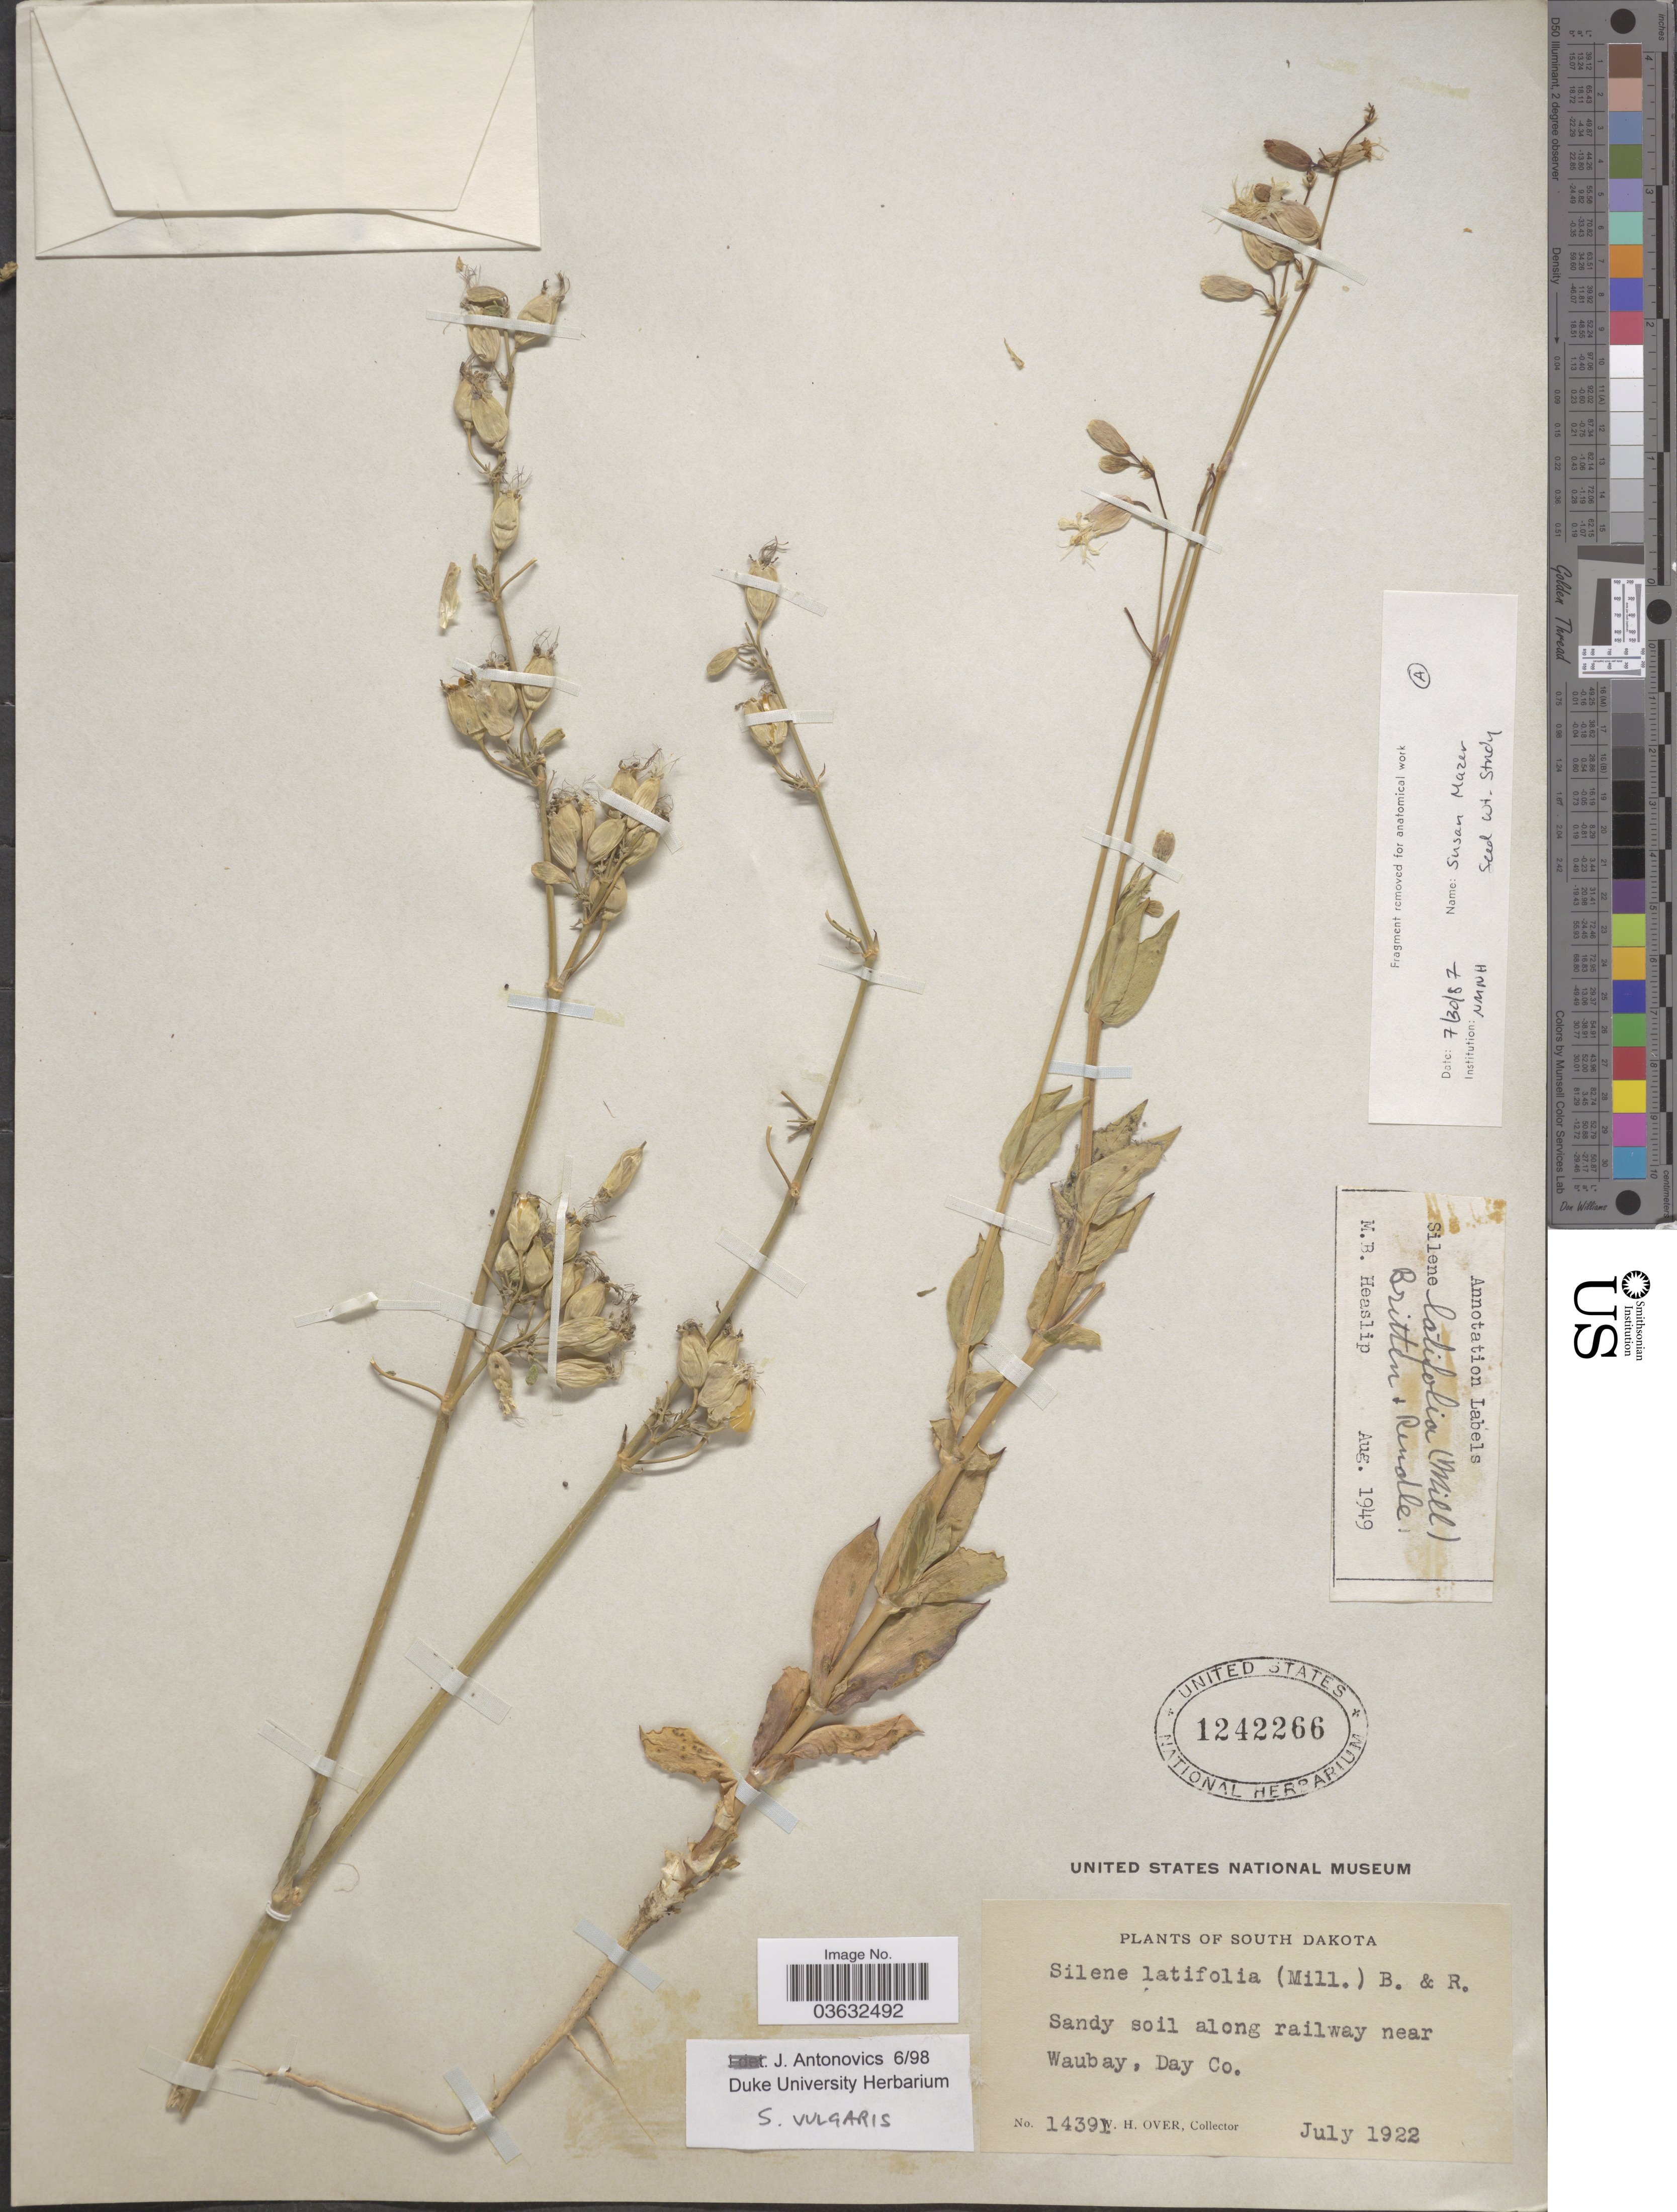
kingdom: Plantae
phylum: Tracheophyta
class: Magnoliopsida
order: Caryophyllales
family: Caryophyllaceae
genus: Silene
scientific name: Silene vulgaris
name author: (Moench) Garcke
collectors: W. Over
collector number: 14391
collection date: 1922-07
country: United States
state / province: South Dakota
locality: Sandy soil along railway near Waubay, Day Co.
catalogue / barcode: US 1242266